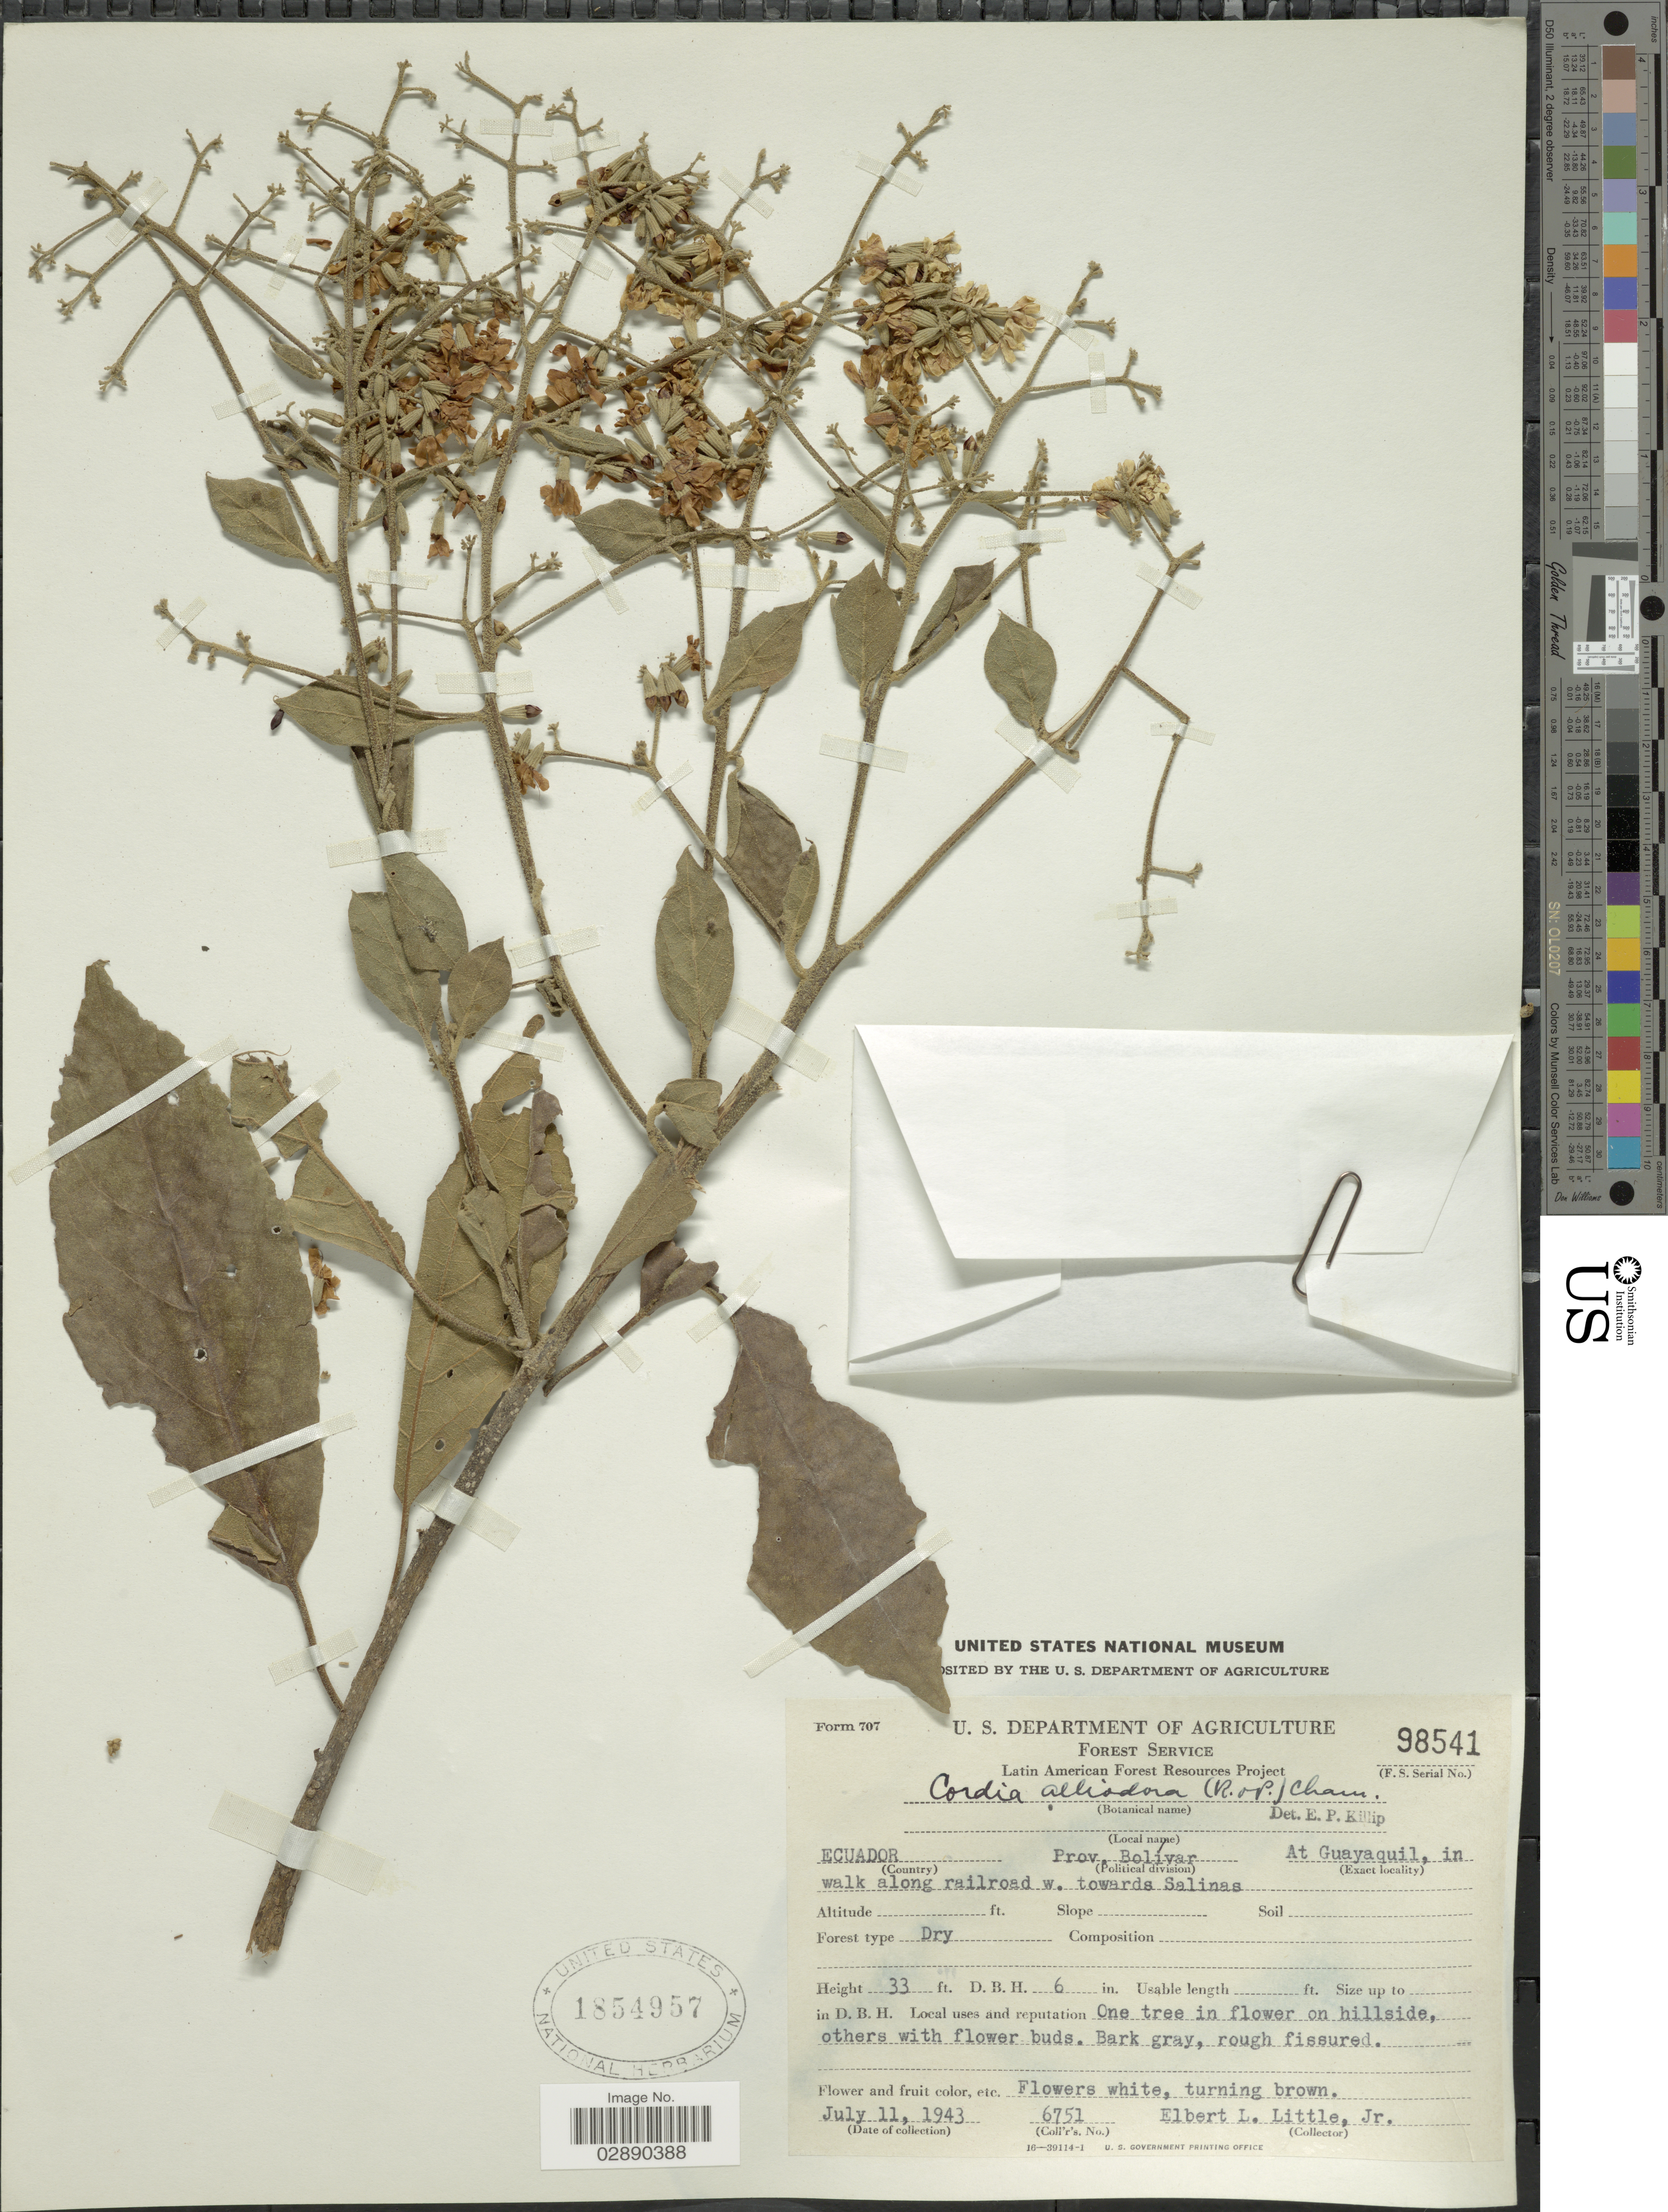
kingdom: Plantae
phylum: Tracheophyta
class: Magnoliopsida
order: Boraginales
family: Cordiaceae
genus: Cordia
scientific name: Cordia alliodora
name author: (Ruiz & Pav.) Oken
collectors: E. L. Little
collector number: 6751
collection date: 1943-07-11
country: Ecuador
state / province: Bolívar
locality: At Guayaquil, in walk along railroad w. towards Salinas.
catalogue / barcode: US 1854957